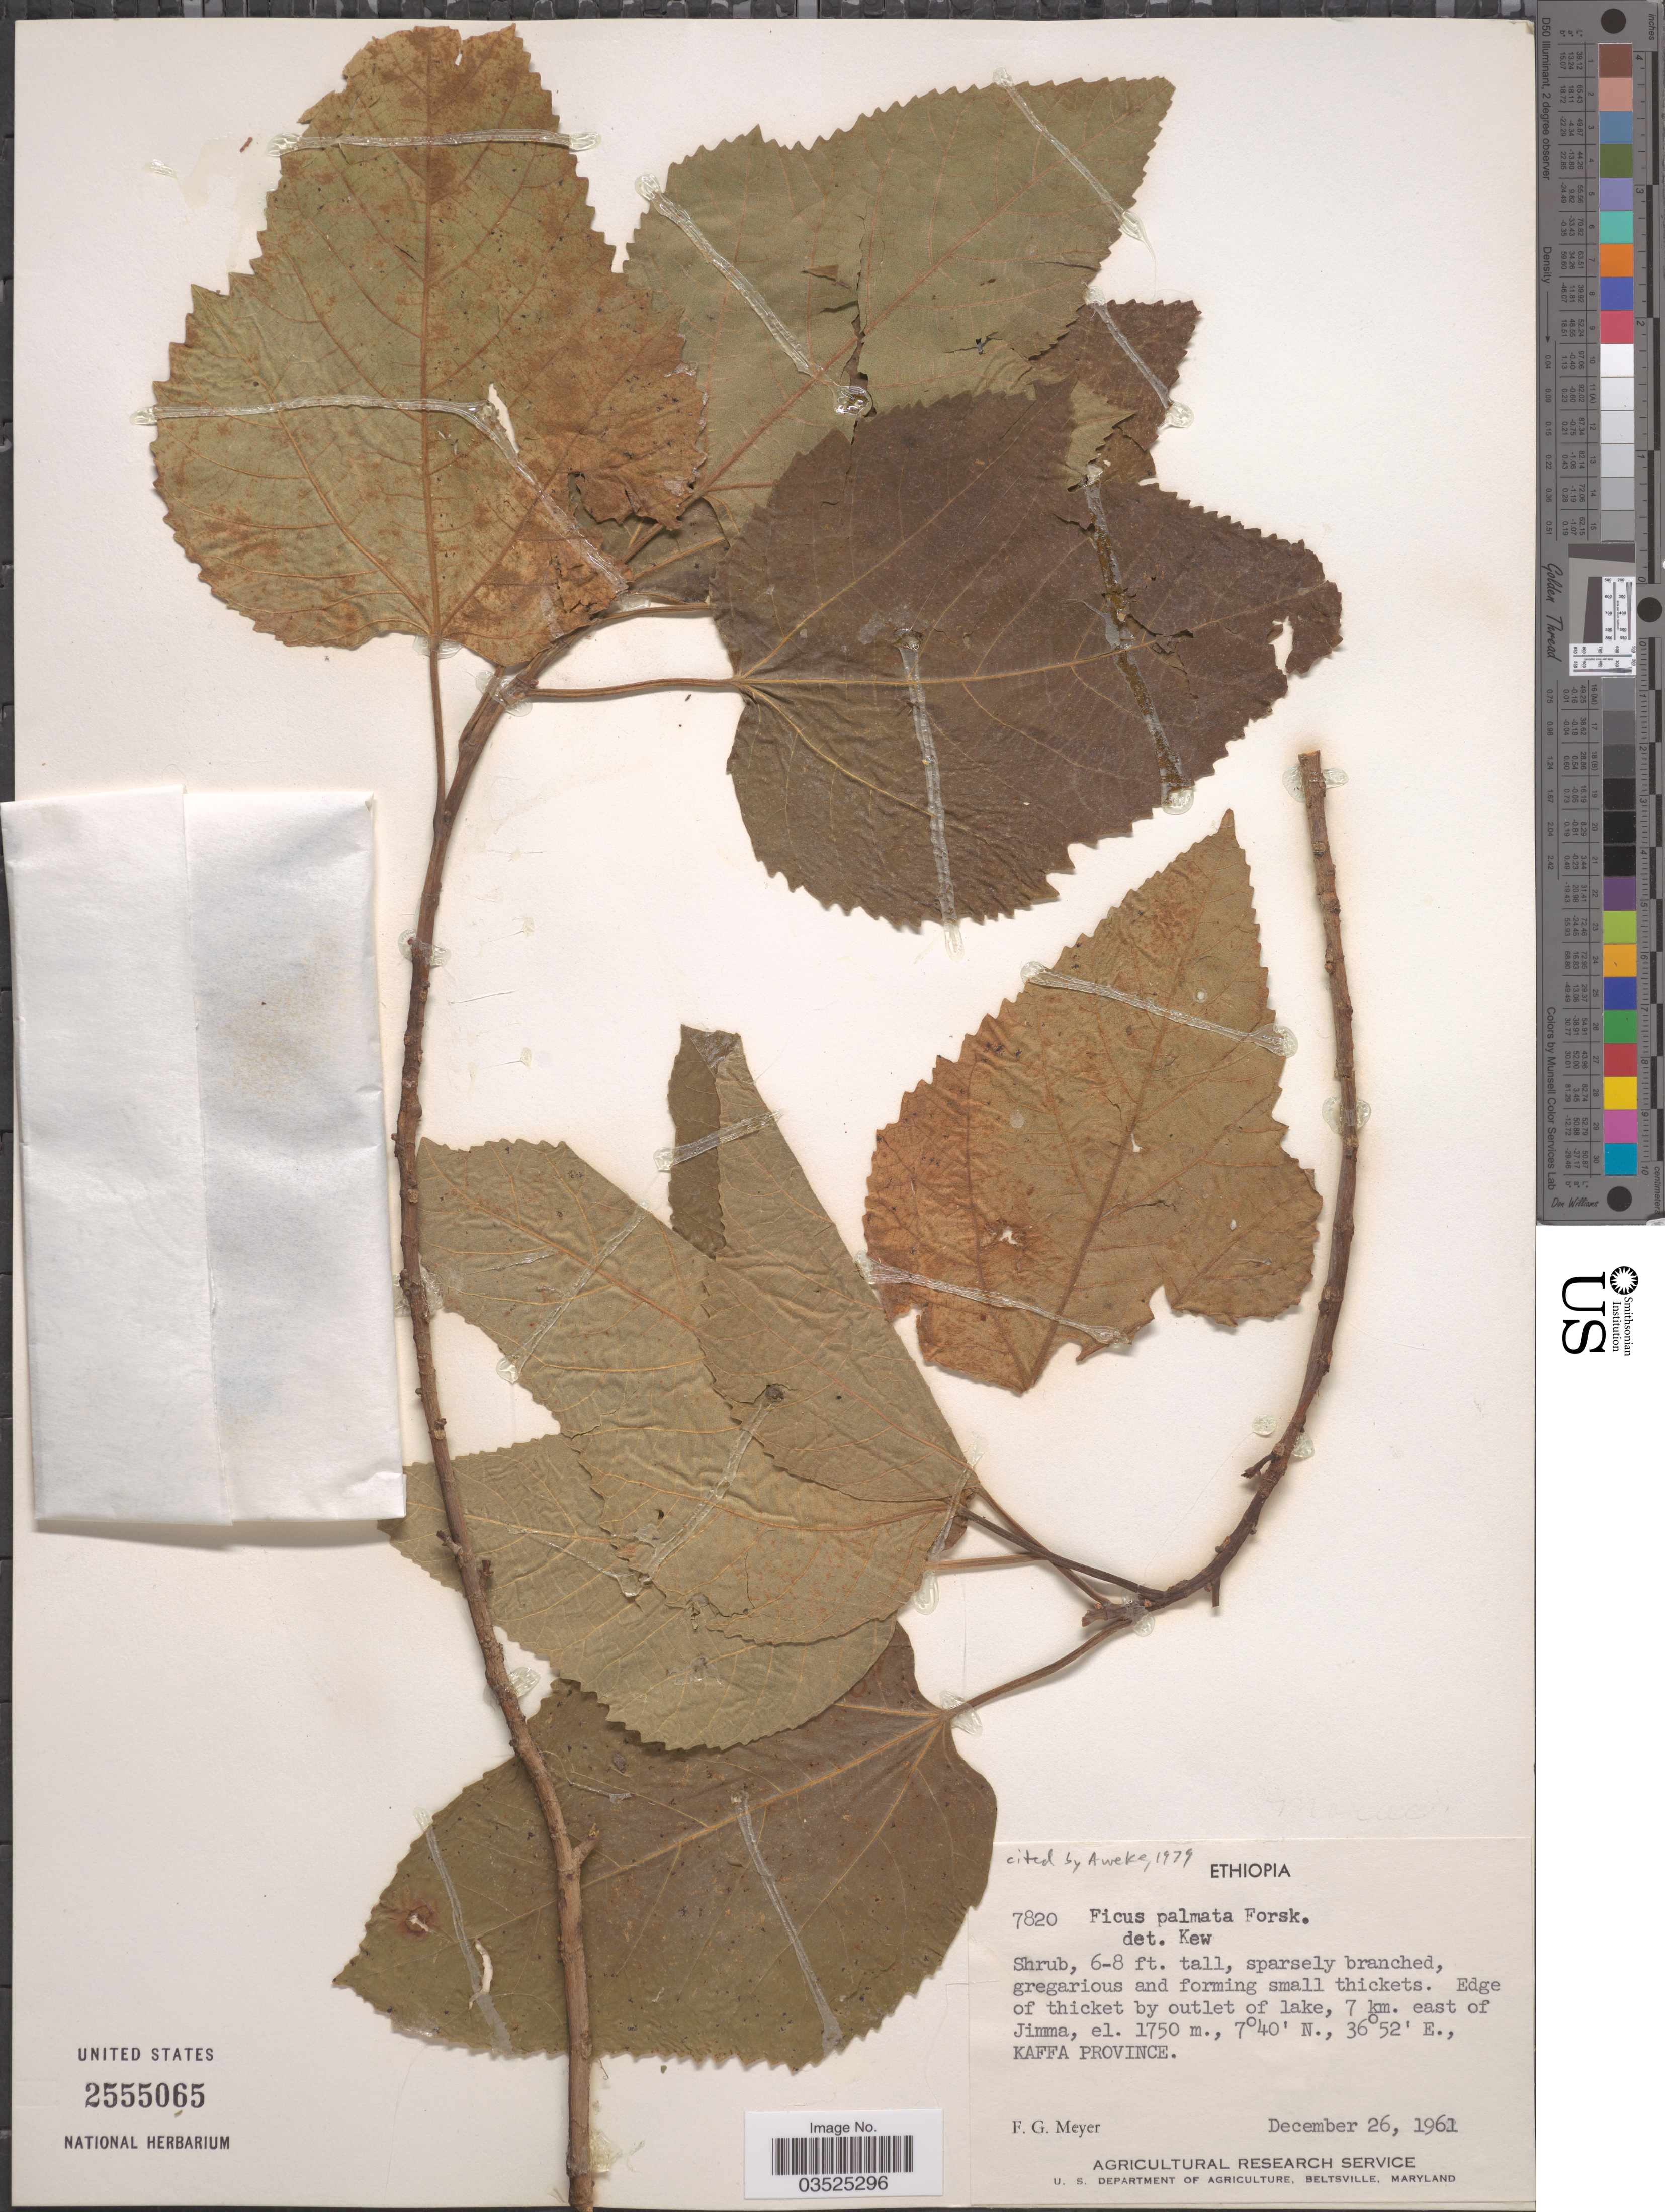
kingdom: Plantae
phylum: Tracheophyta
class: Magnoliopsida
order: Rosales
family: Moraceae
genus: Ficus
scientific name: Ficus palmata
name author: Forssk.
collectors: F. G. Meyer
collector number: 7820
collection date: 1961-12-26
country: Ethiopia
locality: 7 km. east of Jimma. Kaffa Province.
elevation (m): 1750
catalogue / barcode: US 2555065